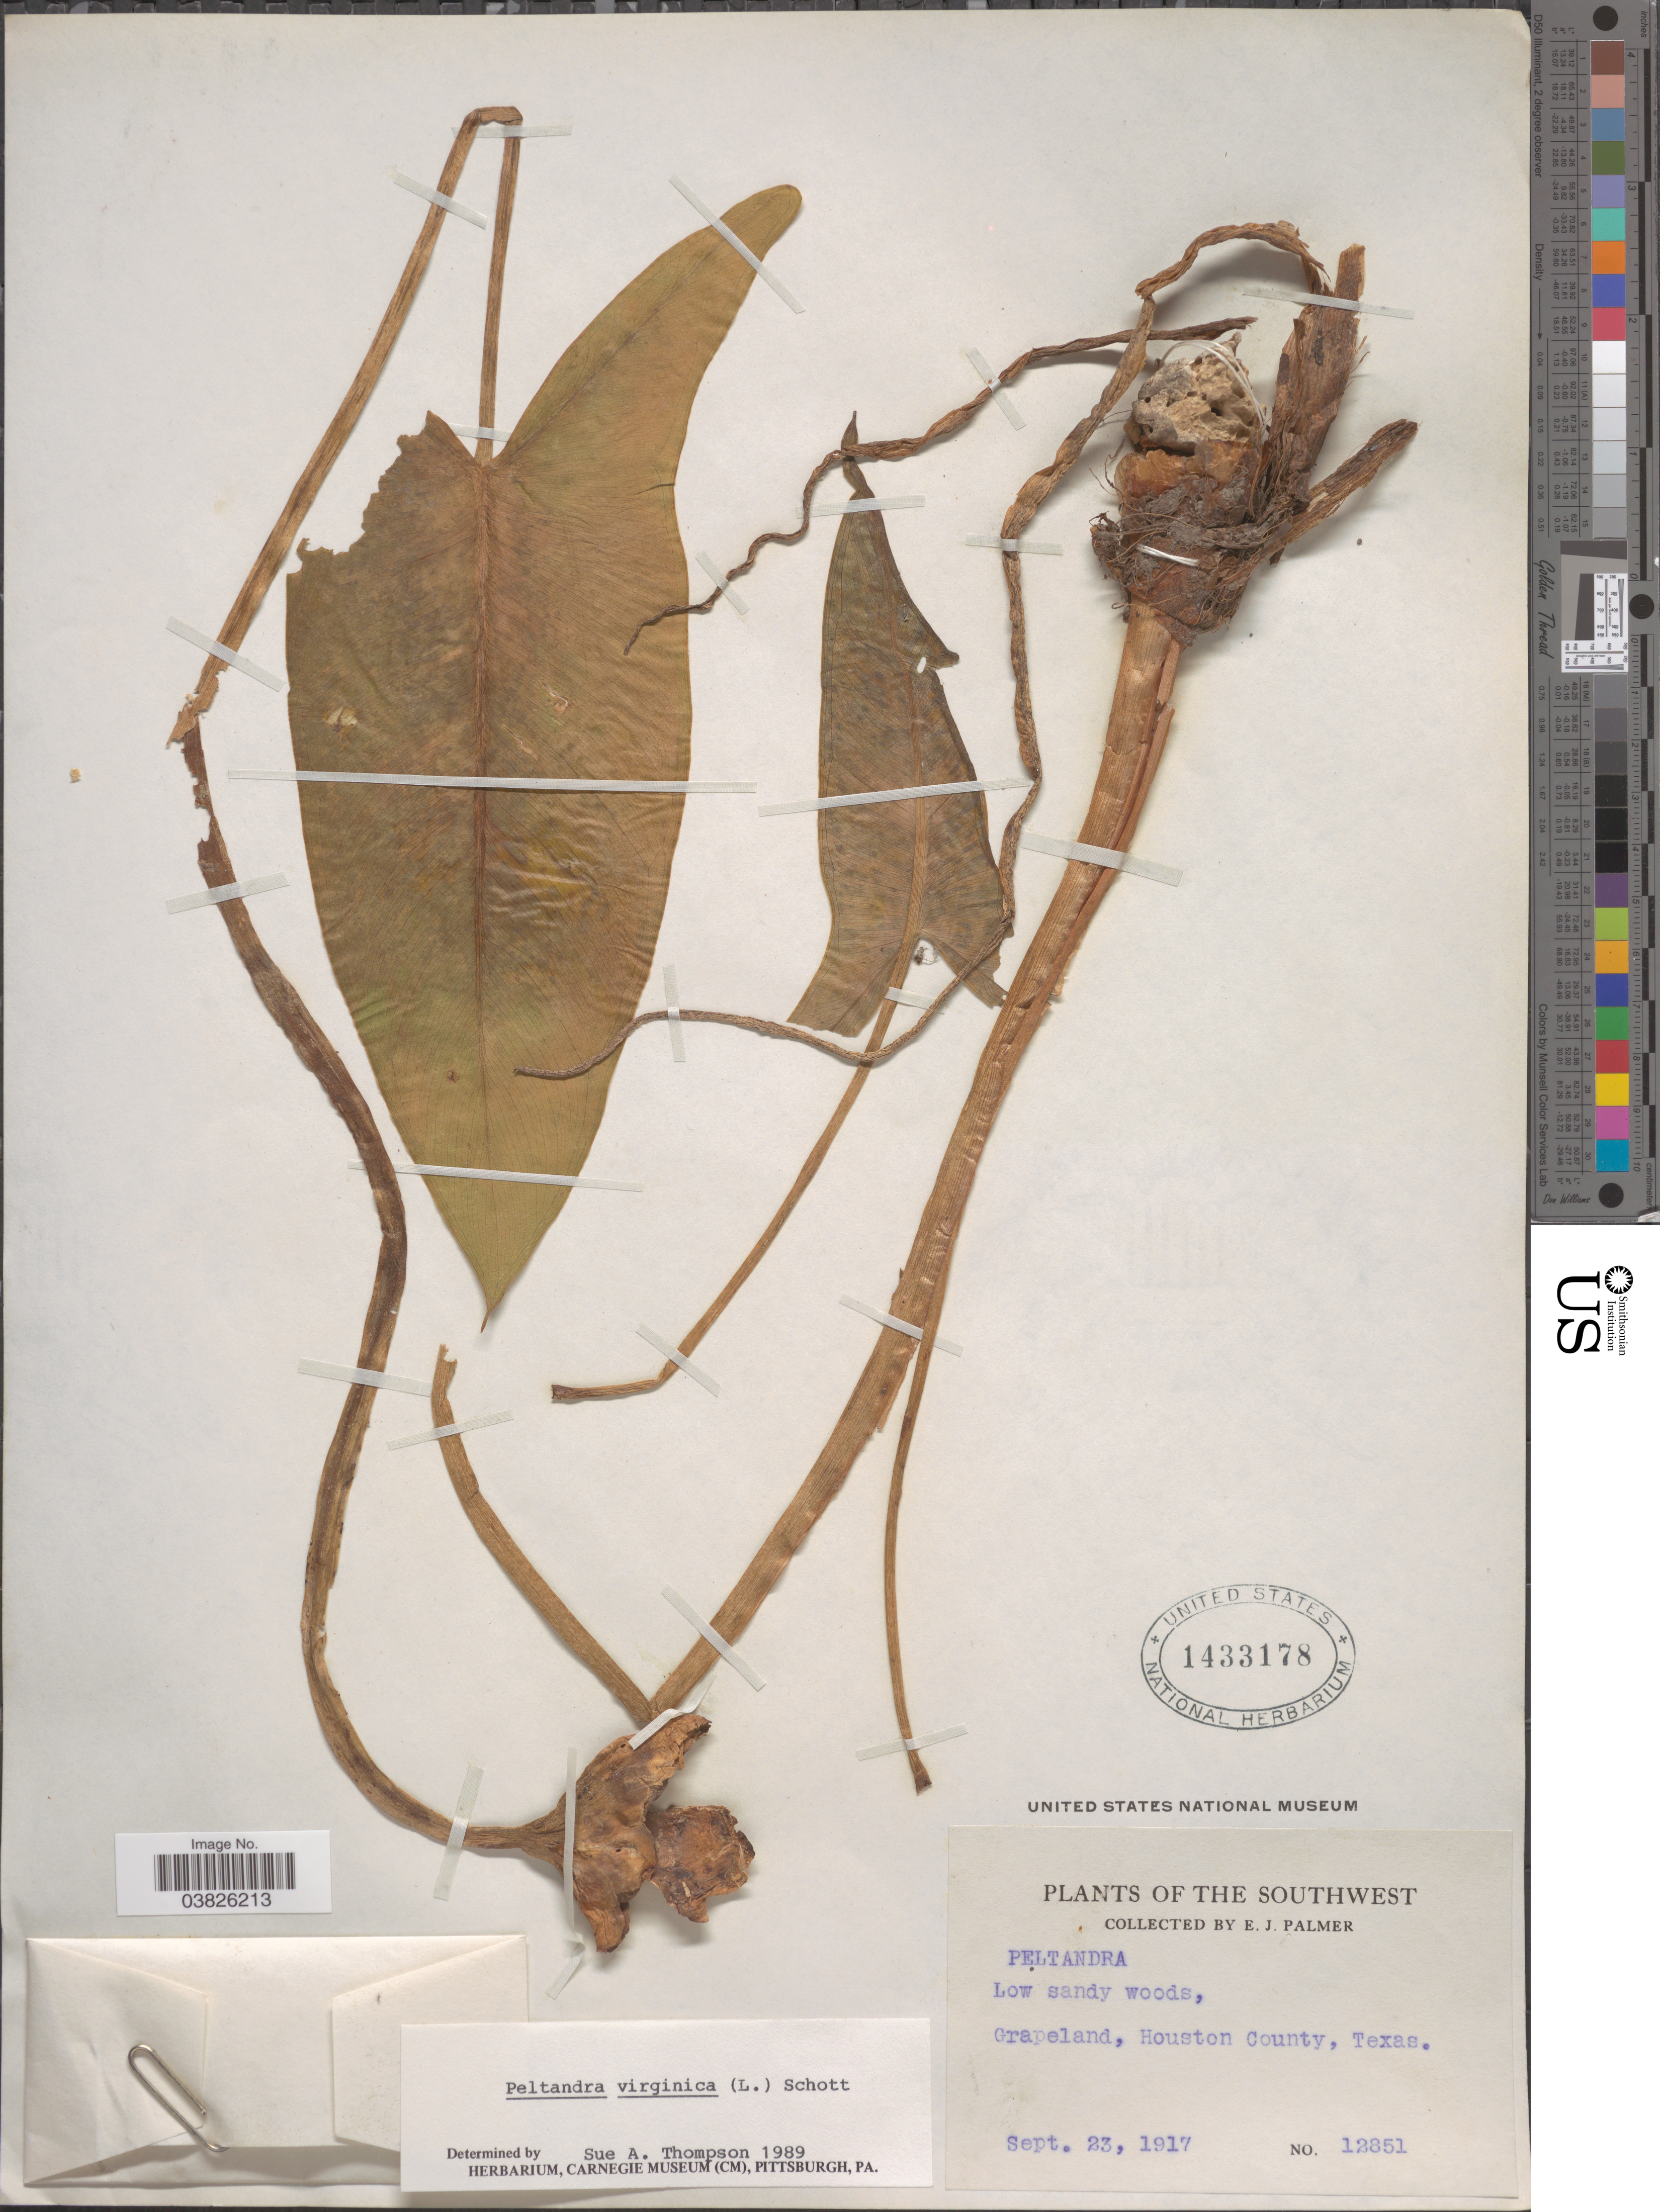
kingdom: Plantae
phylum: Tracheophyta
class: Liliopsida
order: Alismatales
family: Araceae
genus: Peltandra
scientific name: Peltandra virginica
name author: (L.) Schott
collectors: E. J. Palmer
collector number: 12851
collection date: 1917-09-23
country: United States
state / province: Texas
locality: The Southwest. The Grapeland, Houston County.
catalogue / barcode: US 1433178